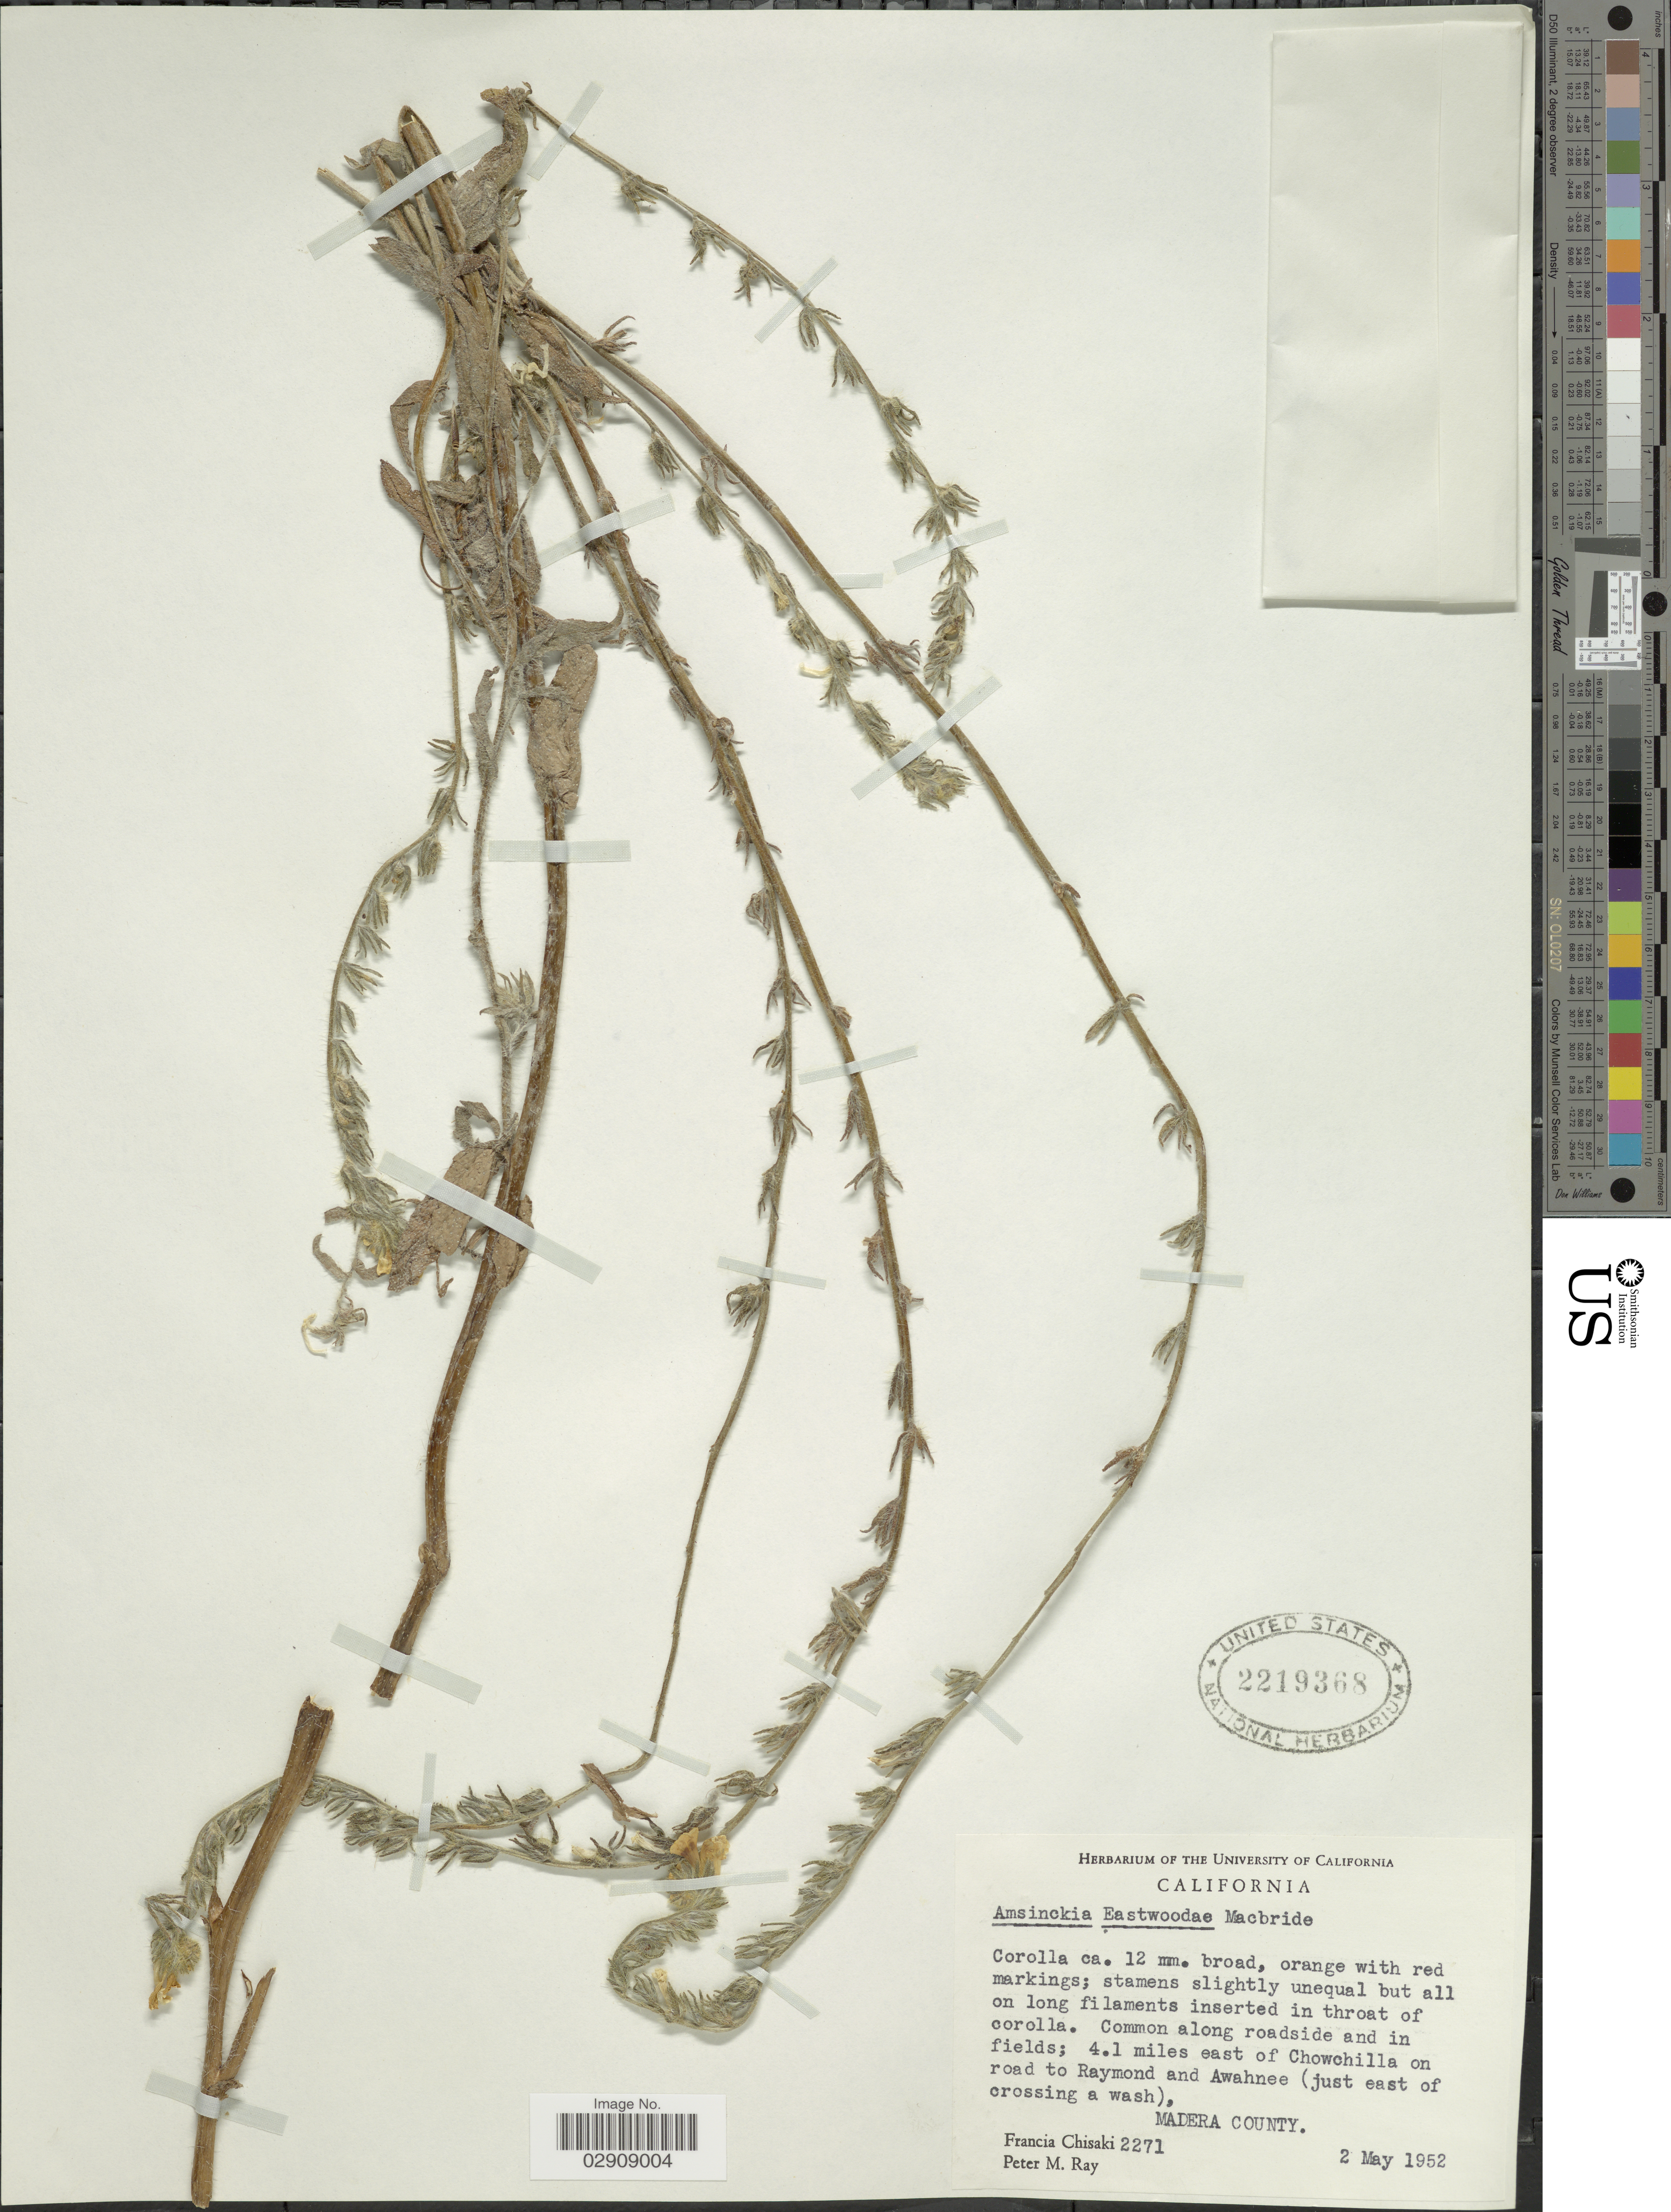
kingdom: Plantae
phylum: Tracheophyta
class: Magnoliopsida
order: Boraginales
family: Boraginaceae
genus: Amsinckia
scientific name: Amsinckia eastwoodiae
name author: J.F. Macbr.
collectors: F. Chisaki & P. Ray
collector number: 2271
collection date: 1952-05-02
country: United States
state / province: California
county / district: Madera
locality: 4.1 miles east of Chowchilla on road to Raymond and Awahnee (just east of crossing a wash), Madera County. California.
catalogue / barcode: US 2219368